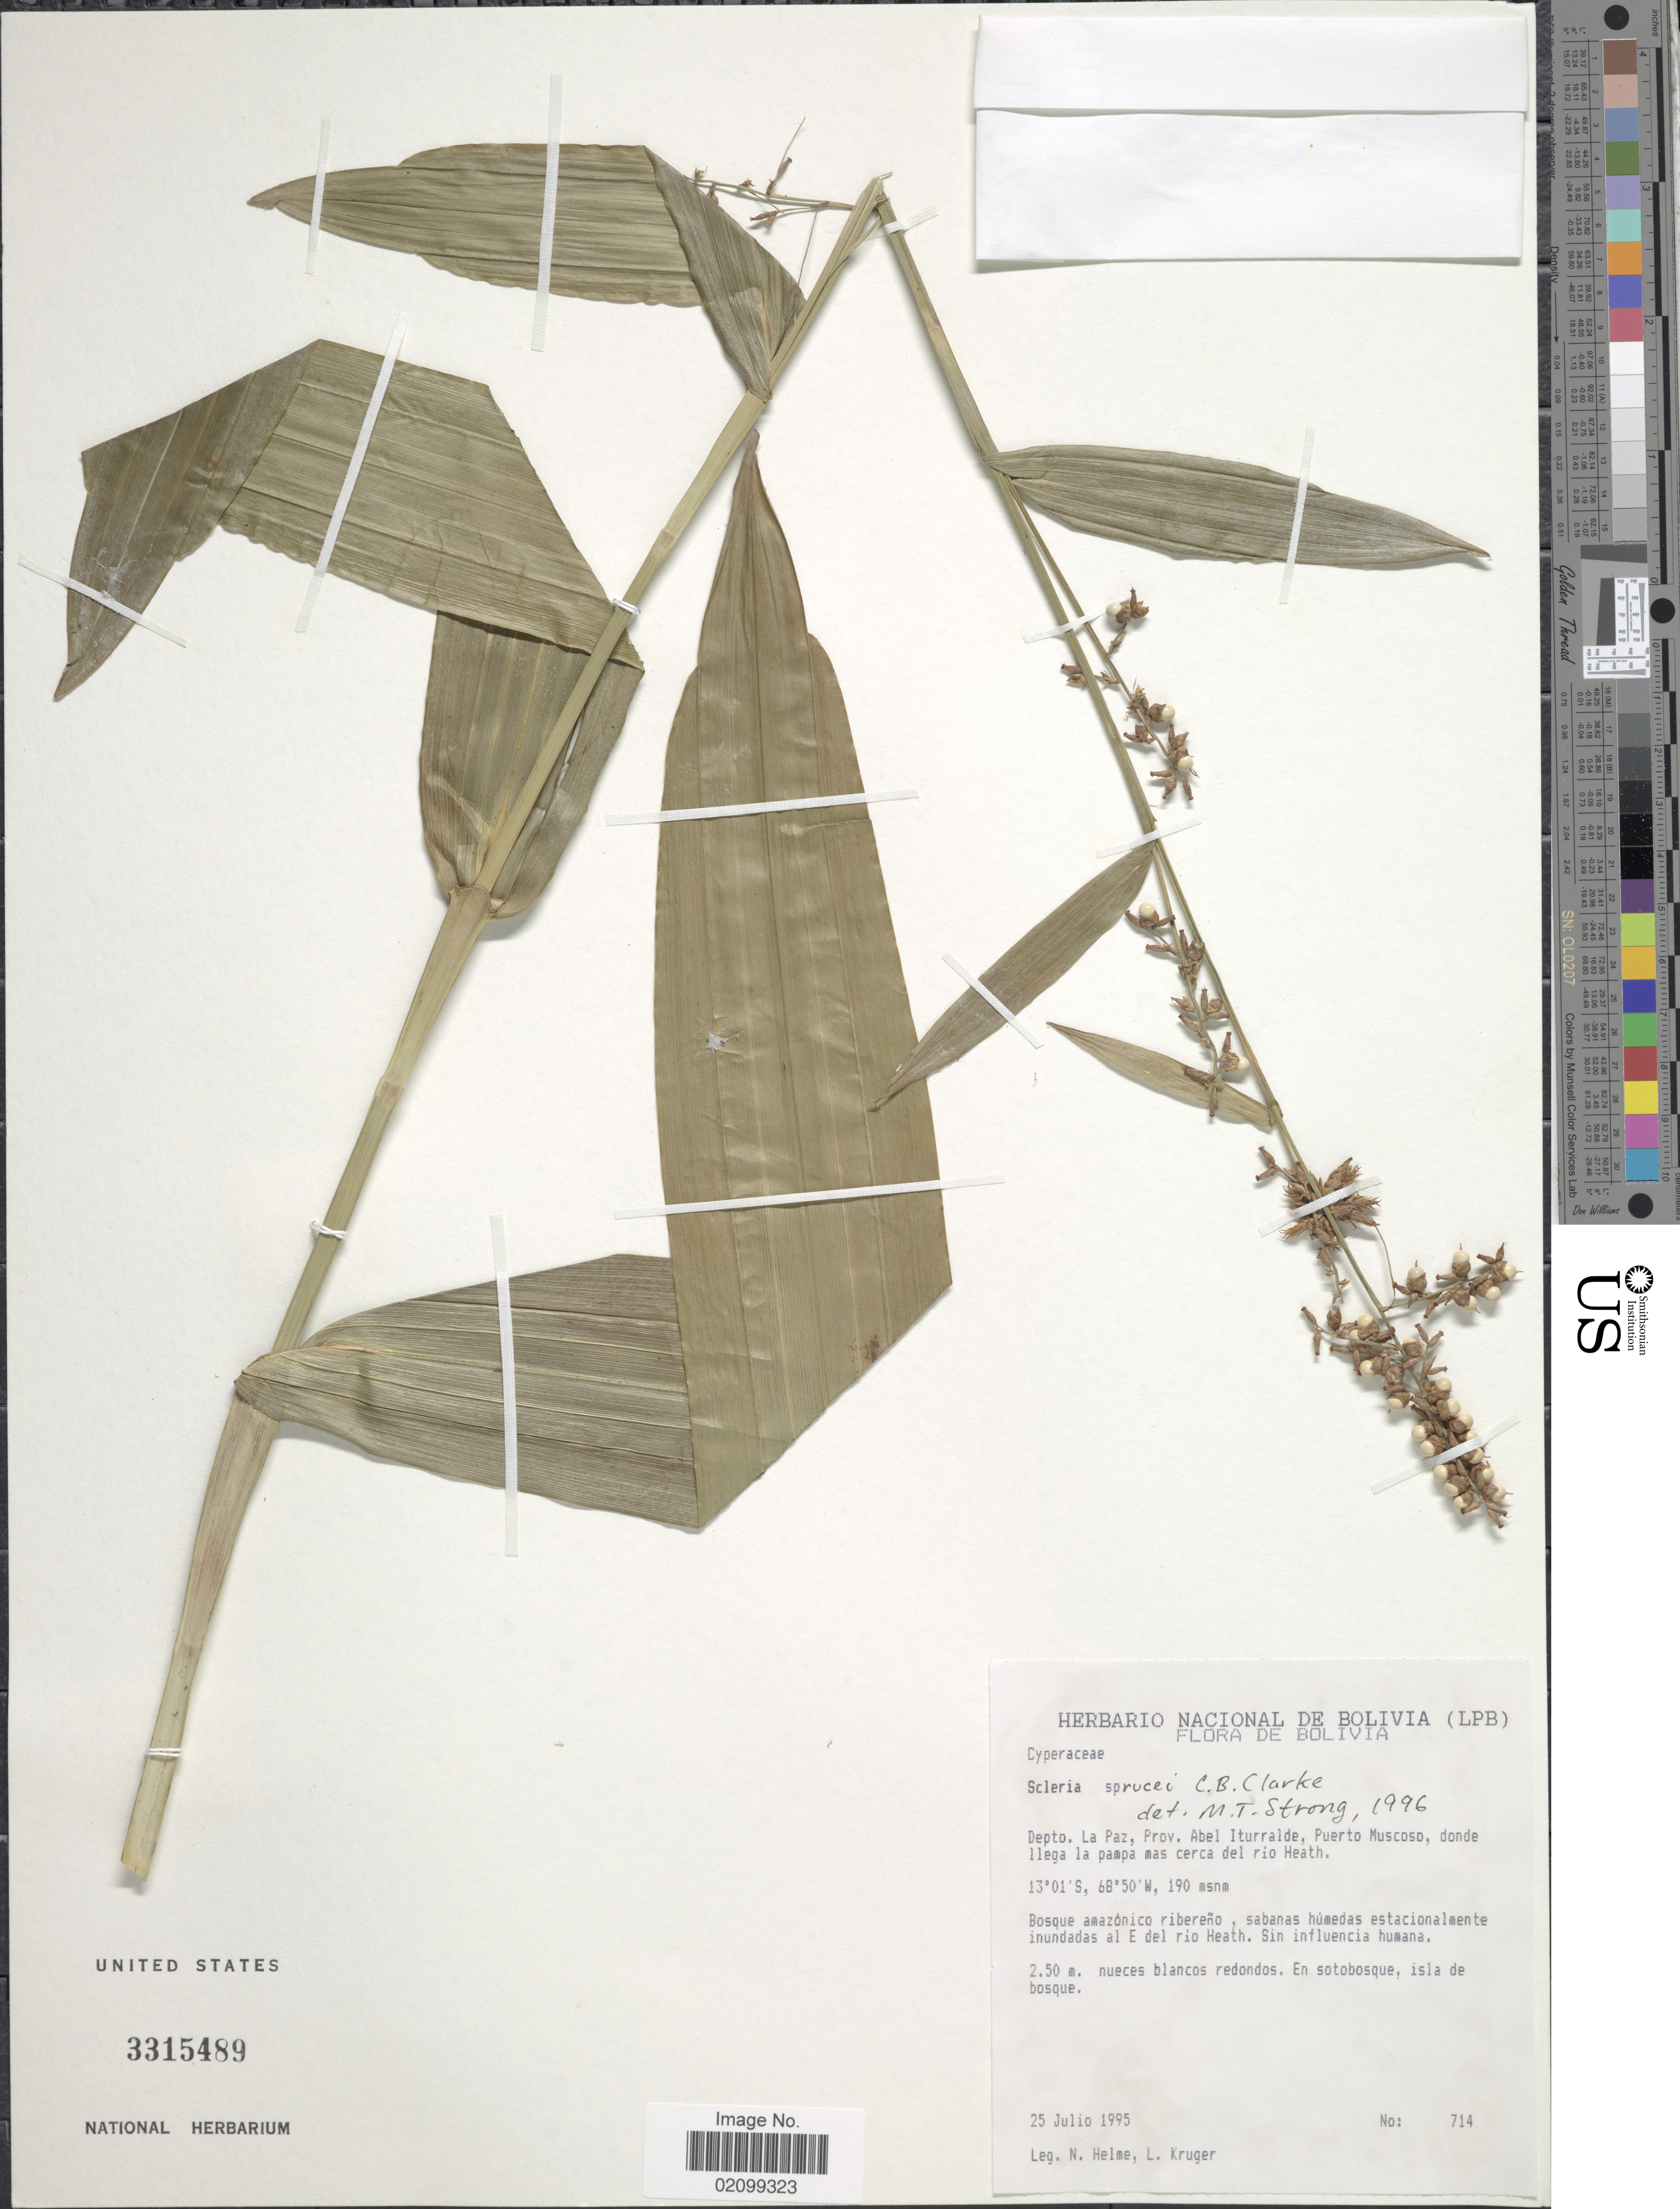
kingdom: Plantae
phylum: Tracheophyta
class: Liliopsida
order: Poales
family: Cyperaceae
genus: Scleria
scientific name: Scleria sprucei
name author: C.B. Clarke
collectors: N. Helme & L. Kruger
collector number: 714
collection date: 1995-07-25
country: Bolivia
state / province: La Paz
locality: Depto. La Paz, Prov. Abel Iturralde, Puerto Muscoso, donde llega la pampa mas cerca del rio Heath.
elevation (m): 190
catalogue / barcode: US 3315489